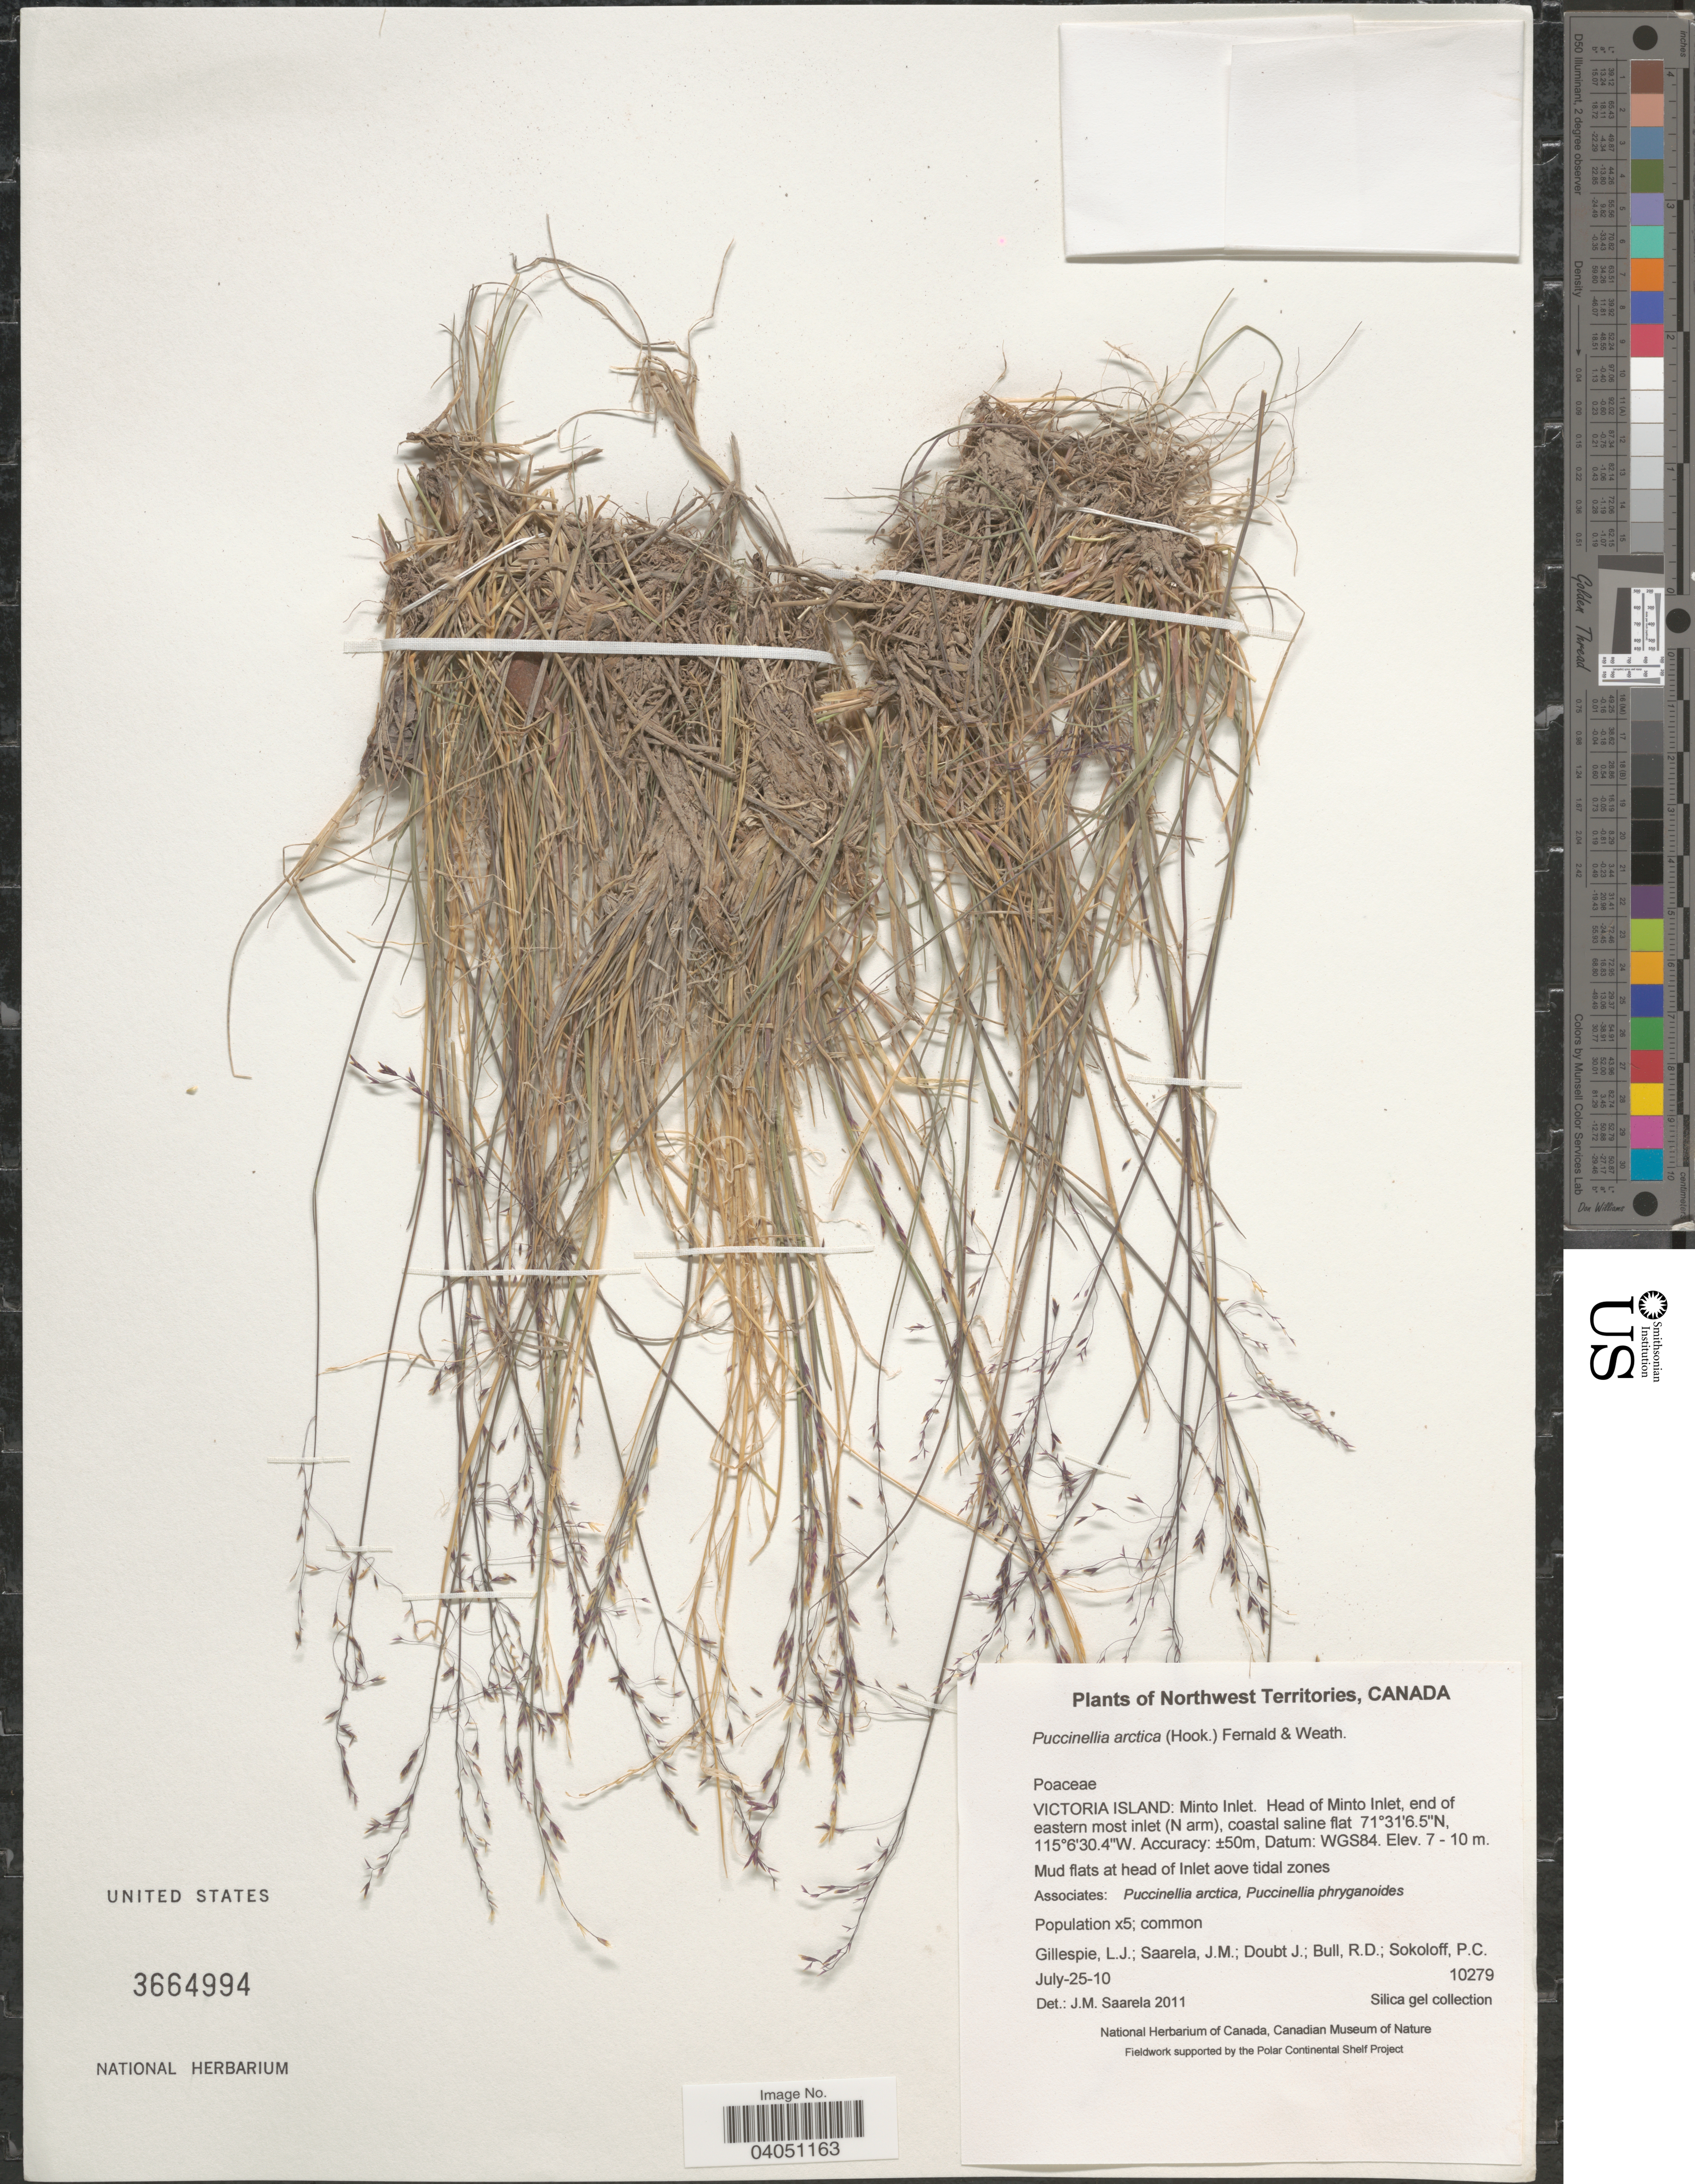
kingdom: Plantae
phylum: Tracheophyta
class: Liliopsida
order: Poales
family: Poaceae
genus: Puccinellia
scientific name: Puccinellia arctica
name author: (Hook.) & Weath.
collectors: L. Gillespie, J. Saarela, J. Doubt, R. Bull & P. Sokoloff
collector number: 10279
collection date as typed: Transcribed d/m/y: 25/7/10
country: Canada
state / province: Northwest Territories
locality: Victoria Island: Minto Inlet. Head of Minto Inlet, end of eastern most inlet (N arm), coastal saline flat. Datum: WGS84. At head of Inlet aove tidal zones.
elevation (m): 7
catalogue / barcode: US 3664994